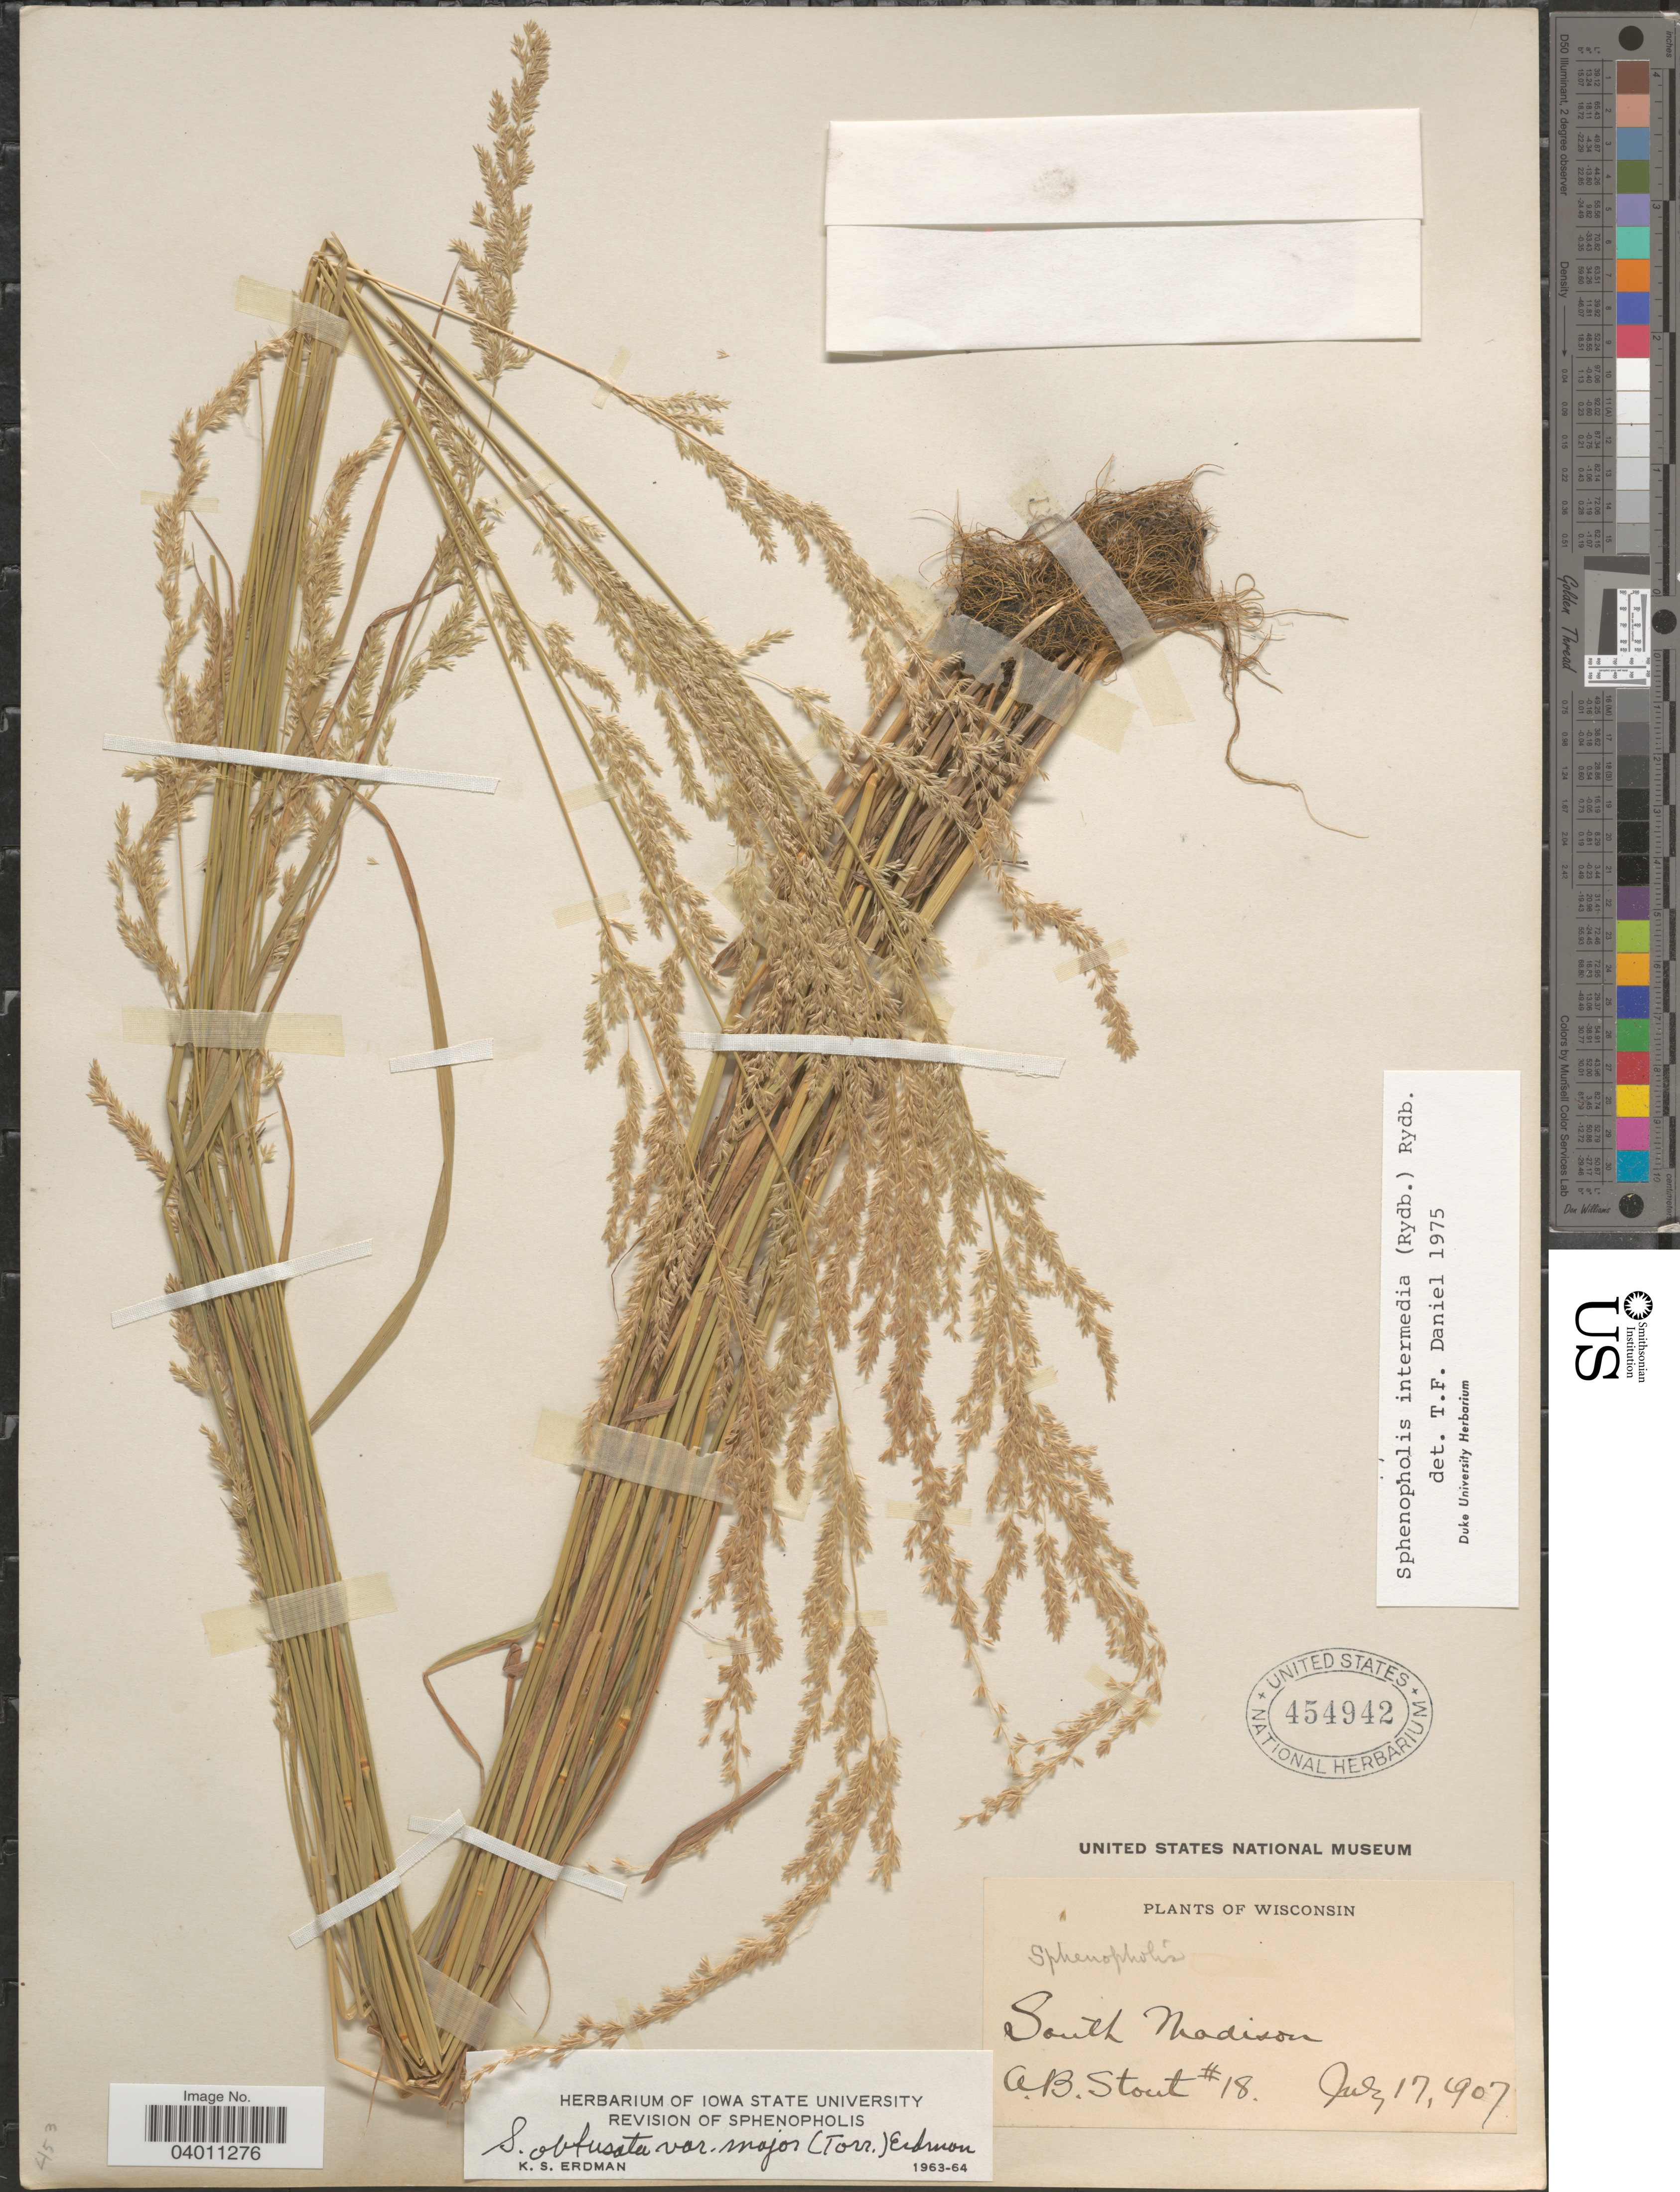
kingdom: Plantae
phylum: Tracheophyta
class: Liliopsida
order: Poales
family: Poaceae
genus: Sphenopholis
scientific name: Sphenopholis intermedia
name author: (Rydb.) Rydb.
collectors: A. Stout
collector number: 18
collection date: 1907-07-17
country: United States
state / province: Wisconsin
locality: South Madison.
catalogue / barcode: US 454942